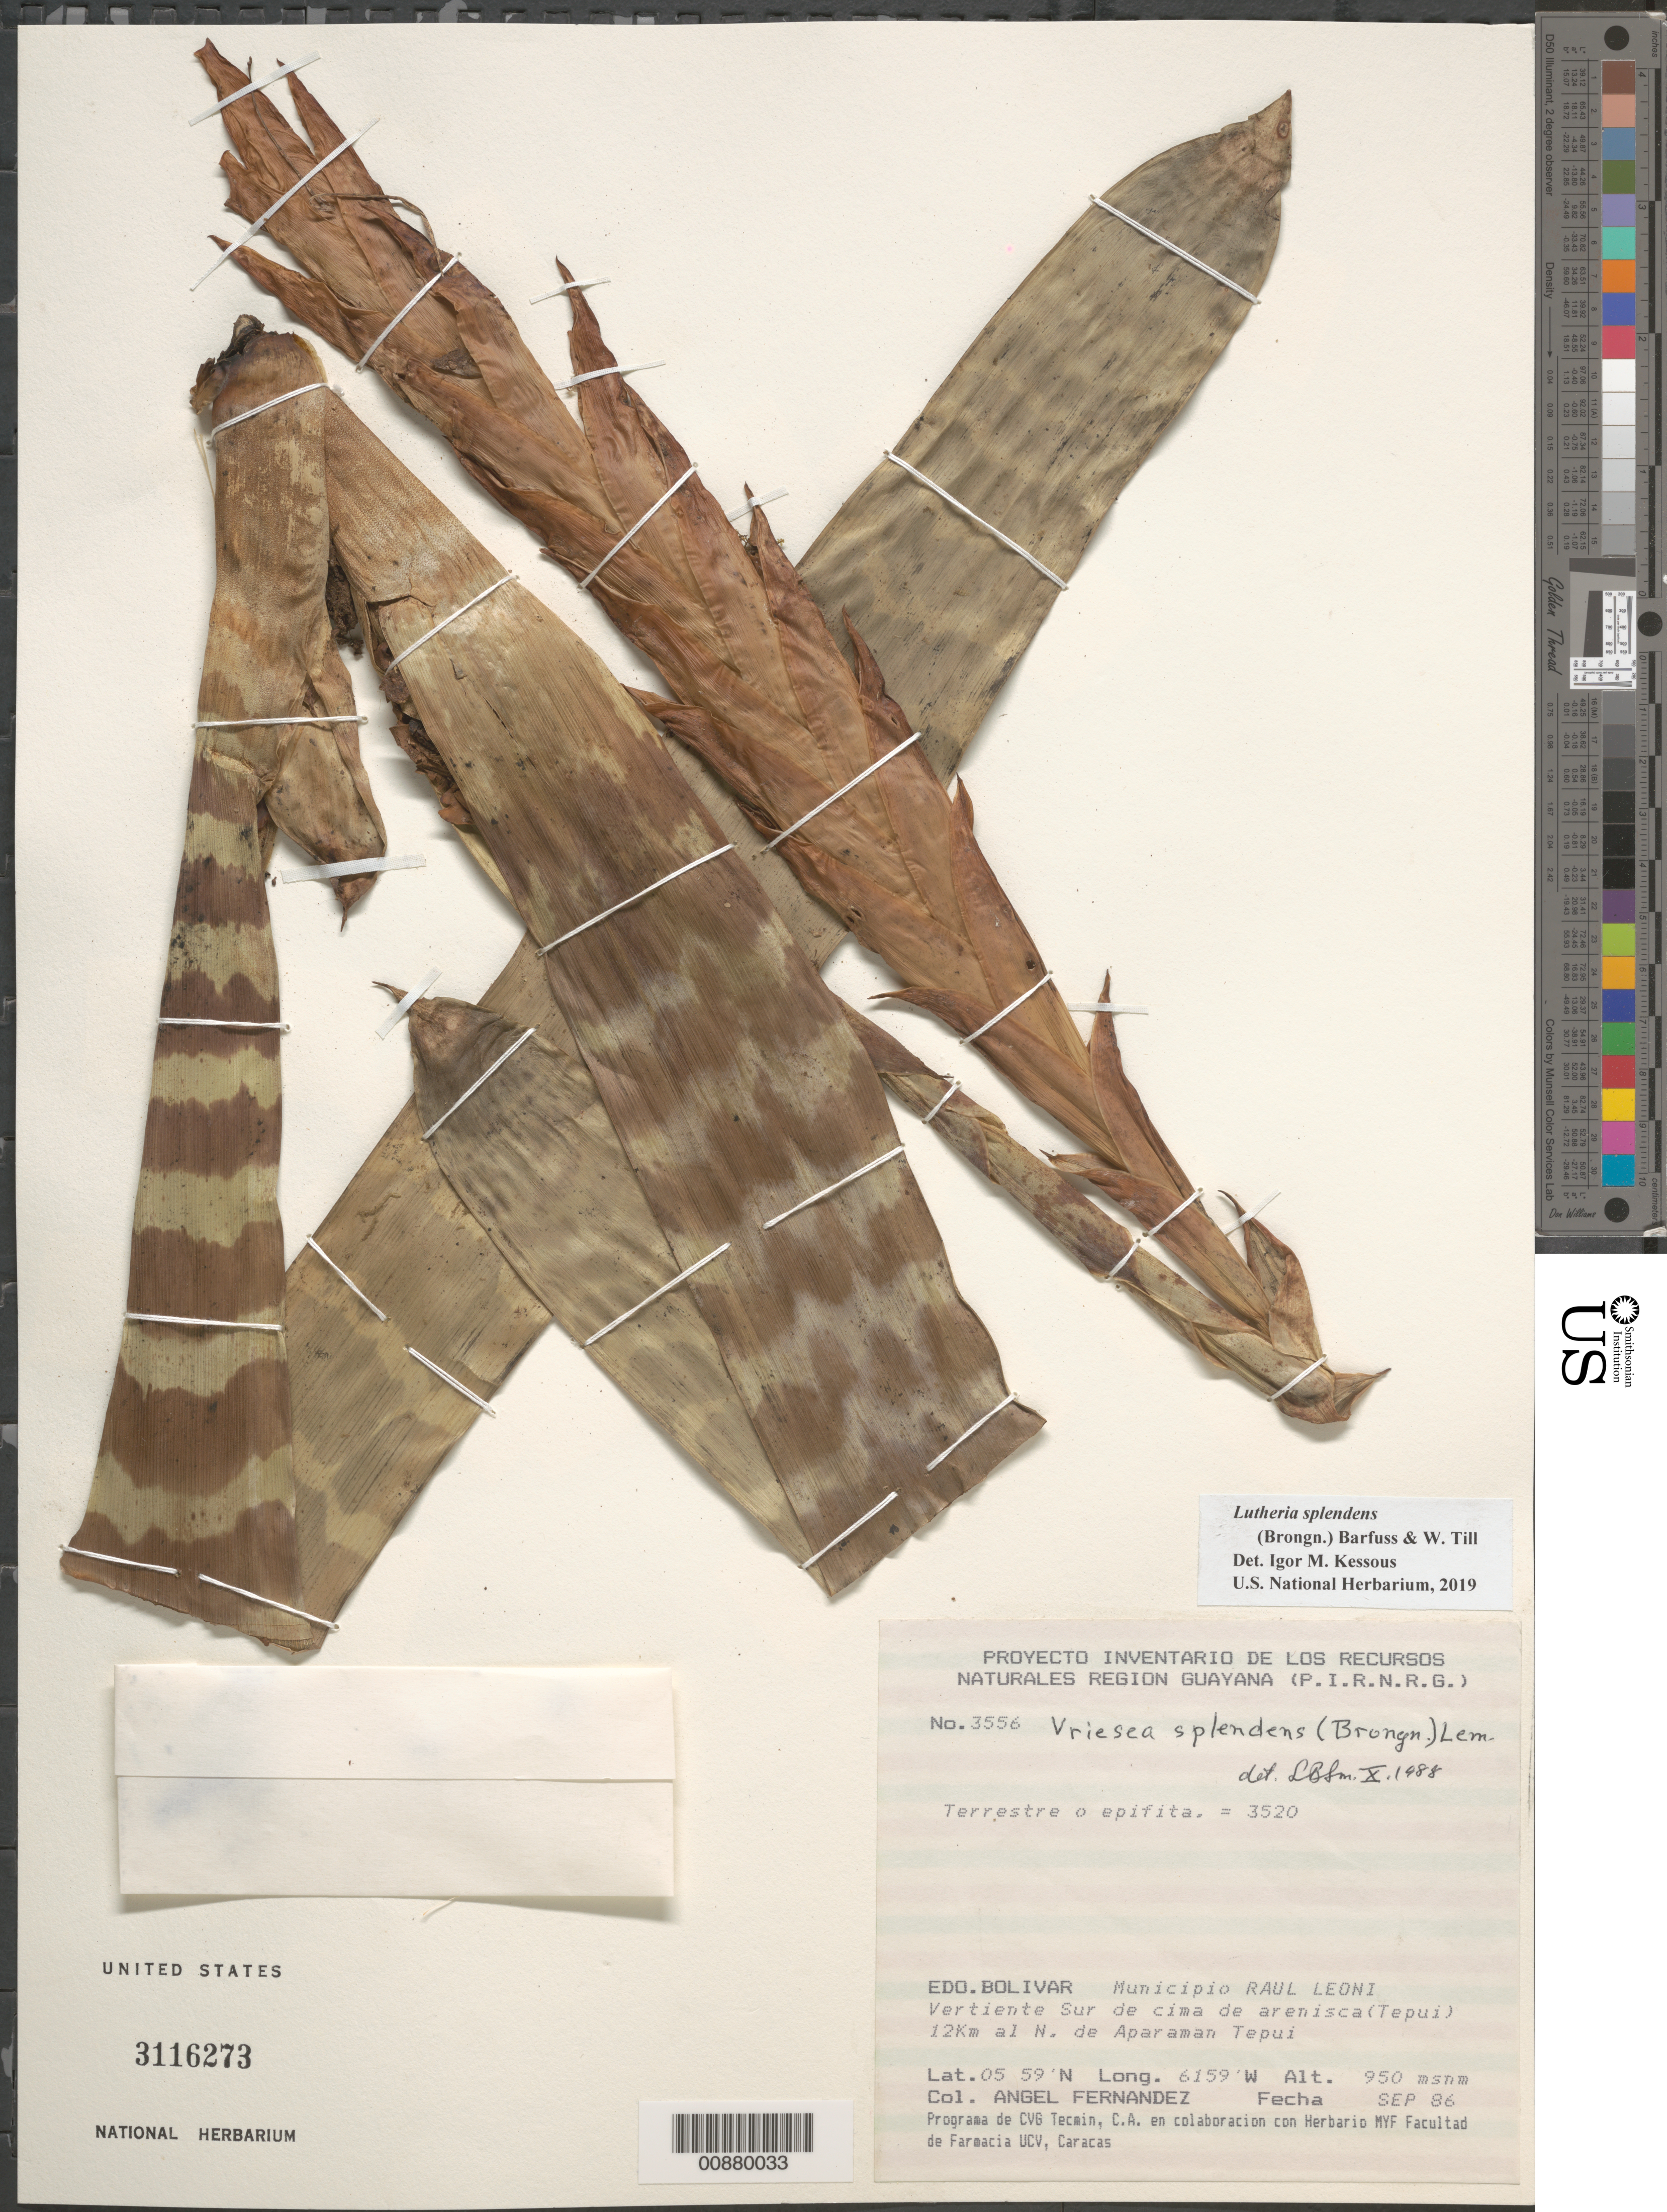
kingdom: Plantae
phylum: Tracheophyta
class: Liliopsida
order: Poales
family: Bromeliaceae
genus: Lutheria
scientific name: Lutheria splendens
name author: (Brongn.) W. Till & Barfuss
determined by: Kessous, Igor M.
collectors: A. Fernández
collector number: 3556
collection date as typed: Sep-86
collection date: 1986-09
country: Venezuela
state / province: Bolívar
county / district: Angostura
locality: Mun. Raúl Leoni [=Angostura], vertiente S de cima de arenisca (tepuí), 12 km al N de Aparaman tepuí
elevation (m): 950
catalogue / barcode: US 3116273